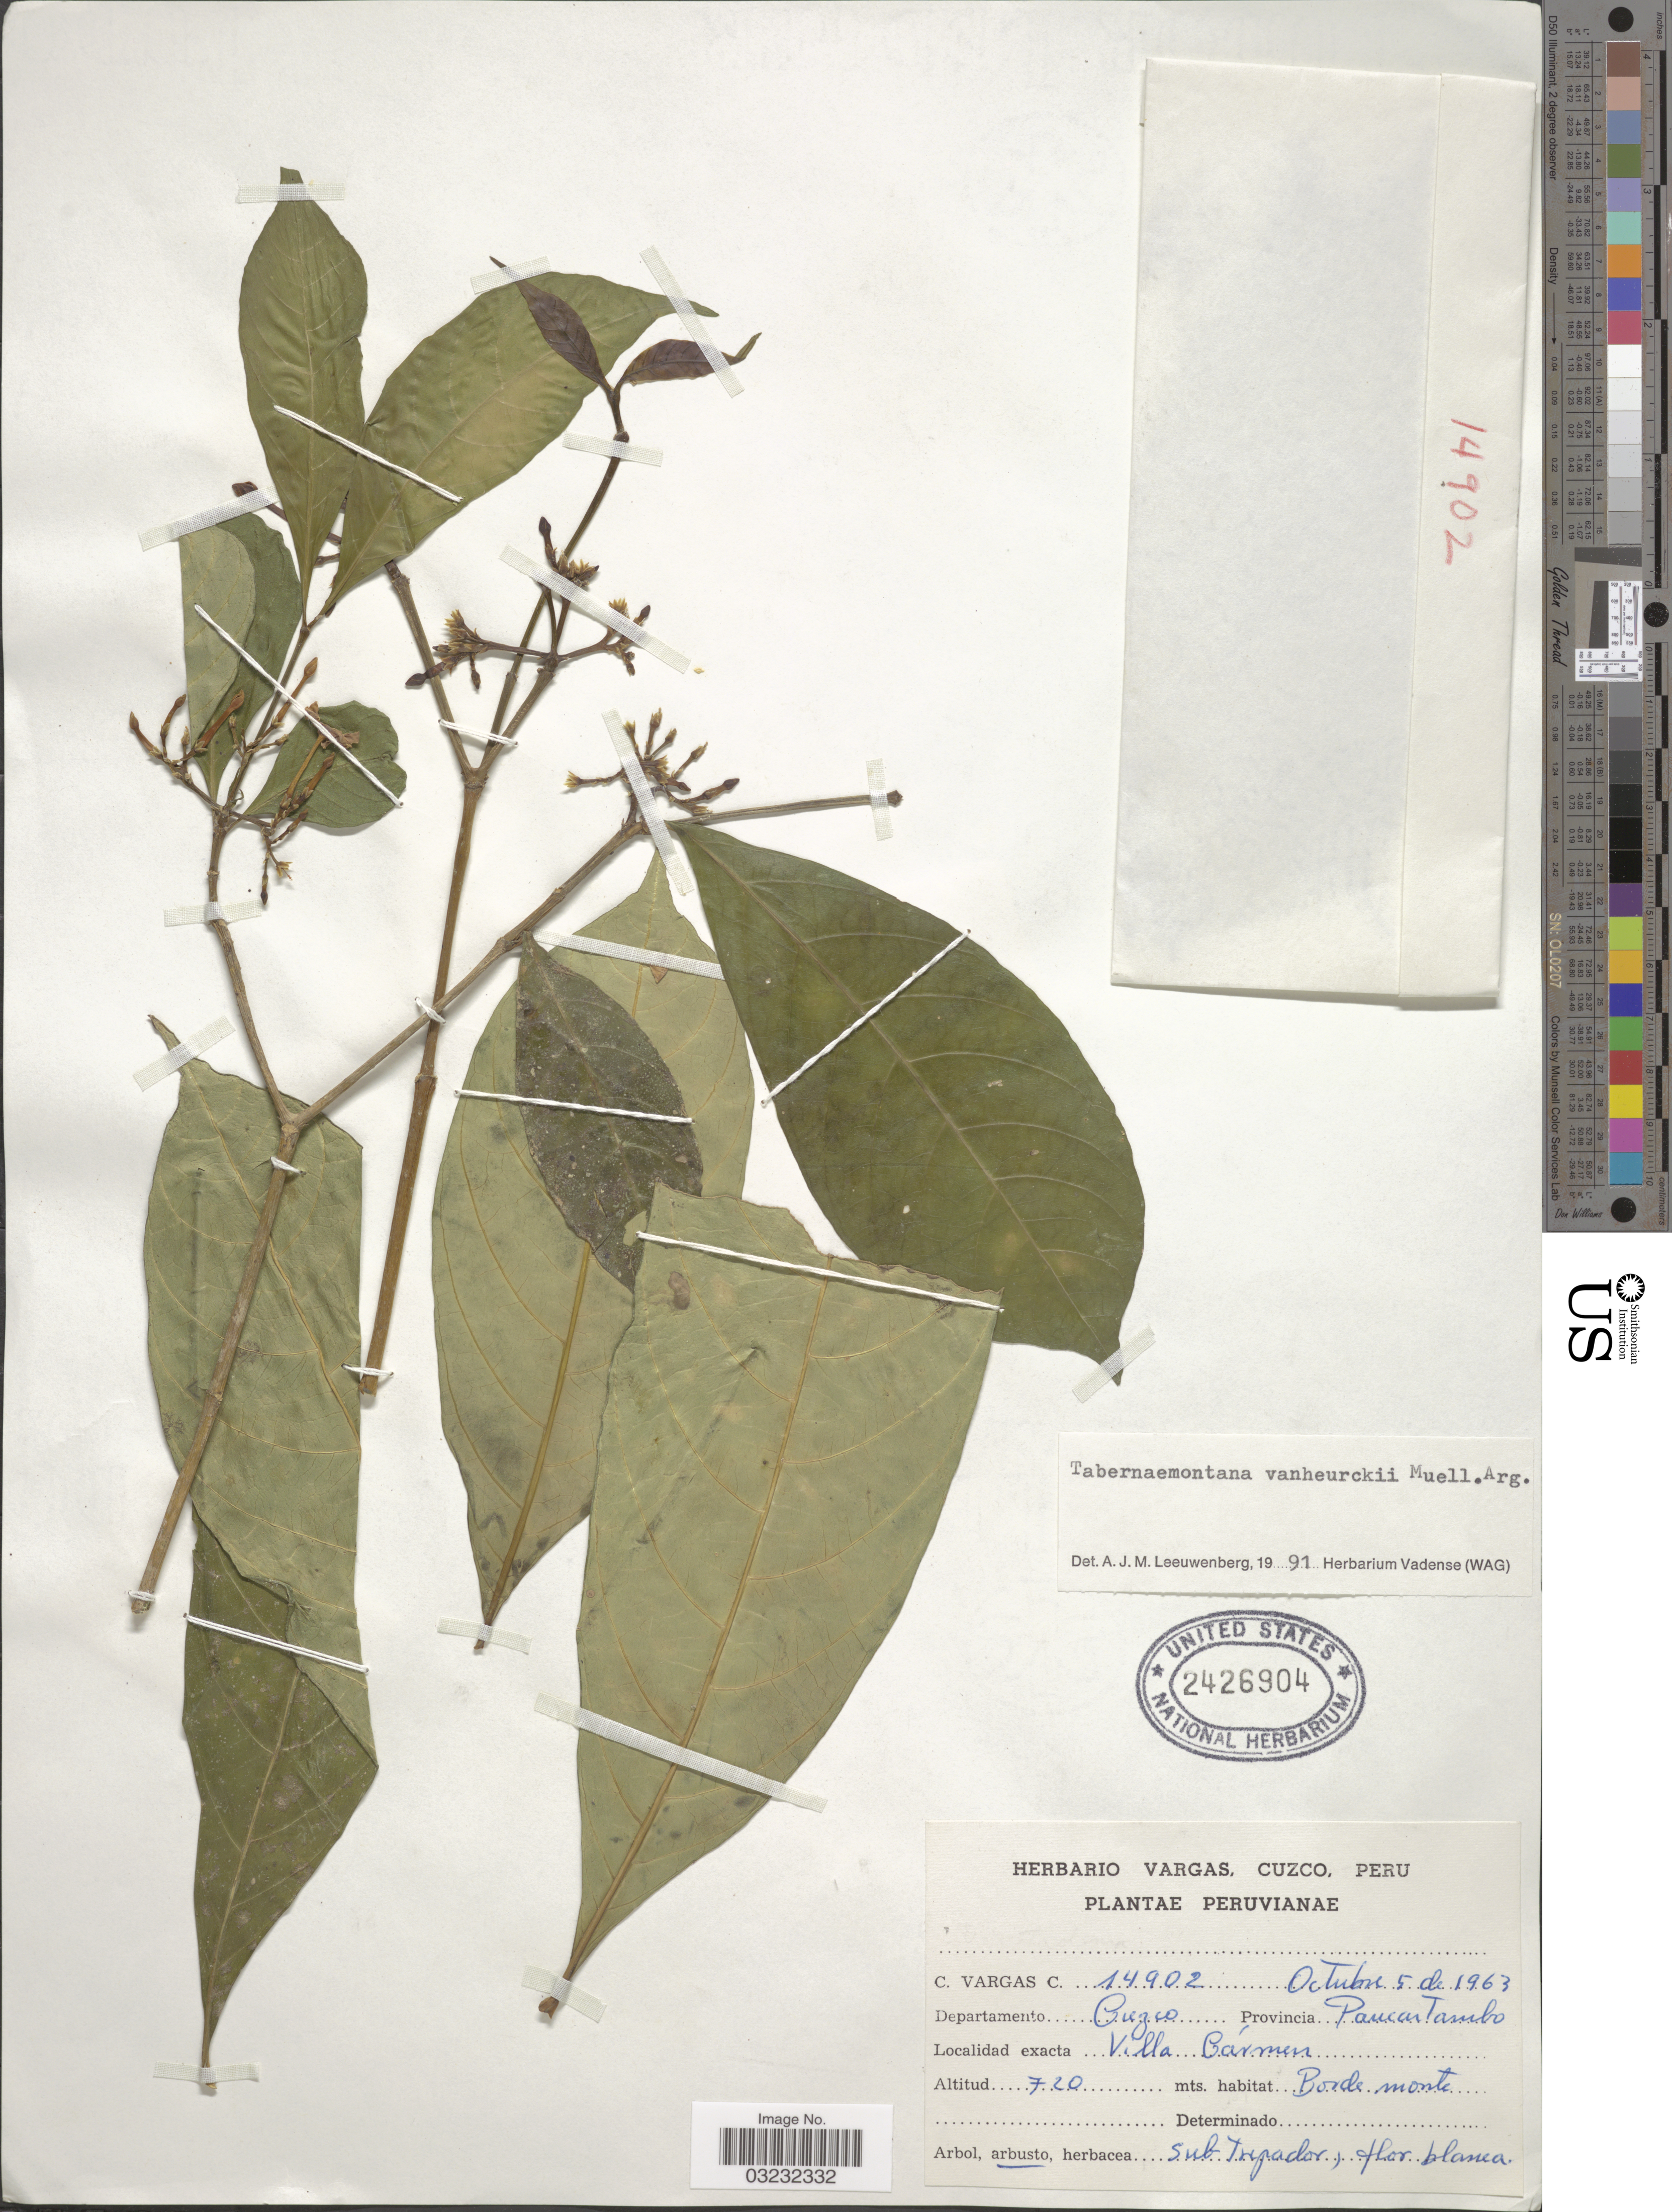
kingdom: Plantae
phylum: Tracheophyta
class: Magnoliopsida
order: Gentianales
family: Apocynaceae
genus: Tabernaemontana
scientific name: Tabernaemontana vanheurckii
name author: Müll. Arg.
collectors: C. Vargas Calderón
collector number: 14902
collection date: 1963-10-05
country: Peru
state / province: Cusco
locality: Departamento Cuzco, Provincia Paucartambo, Villa Cármen.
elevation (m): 720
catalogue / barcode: US 2426904